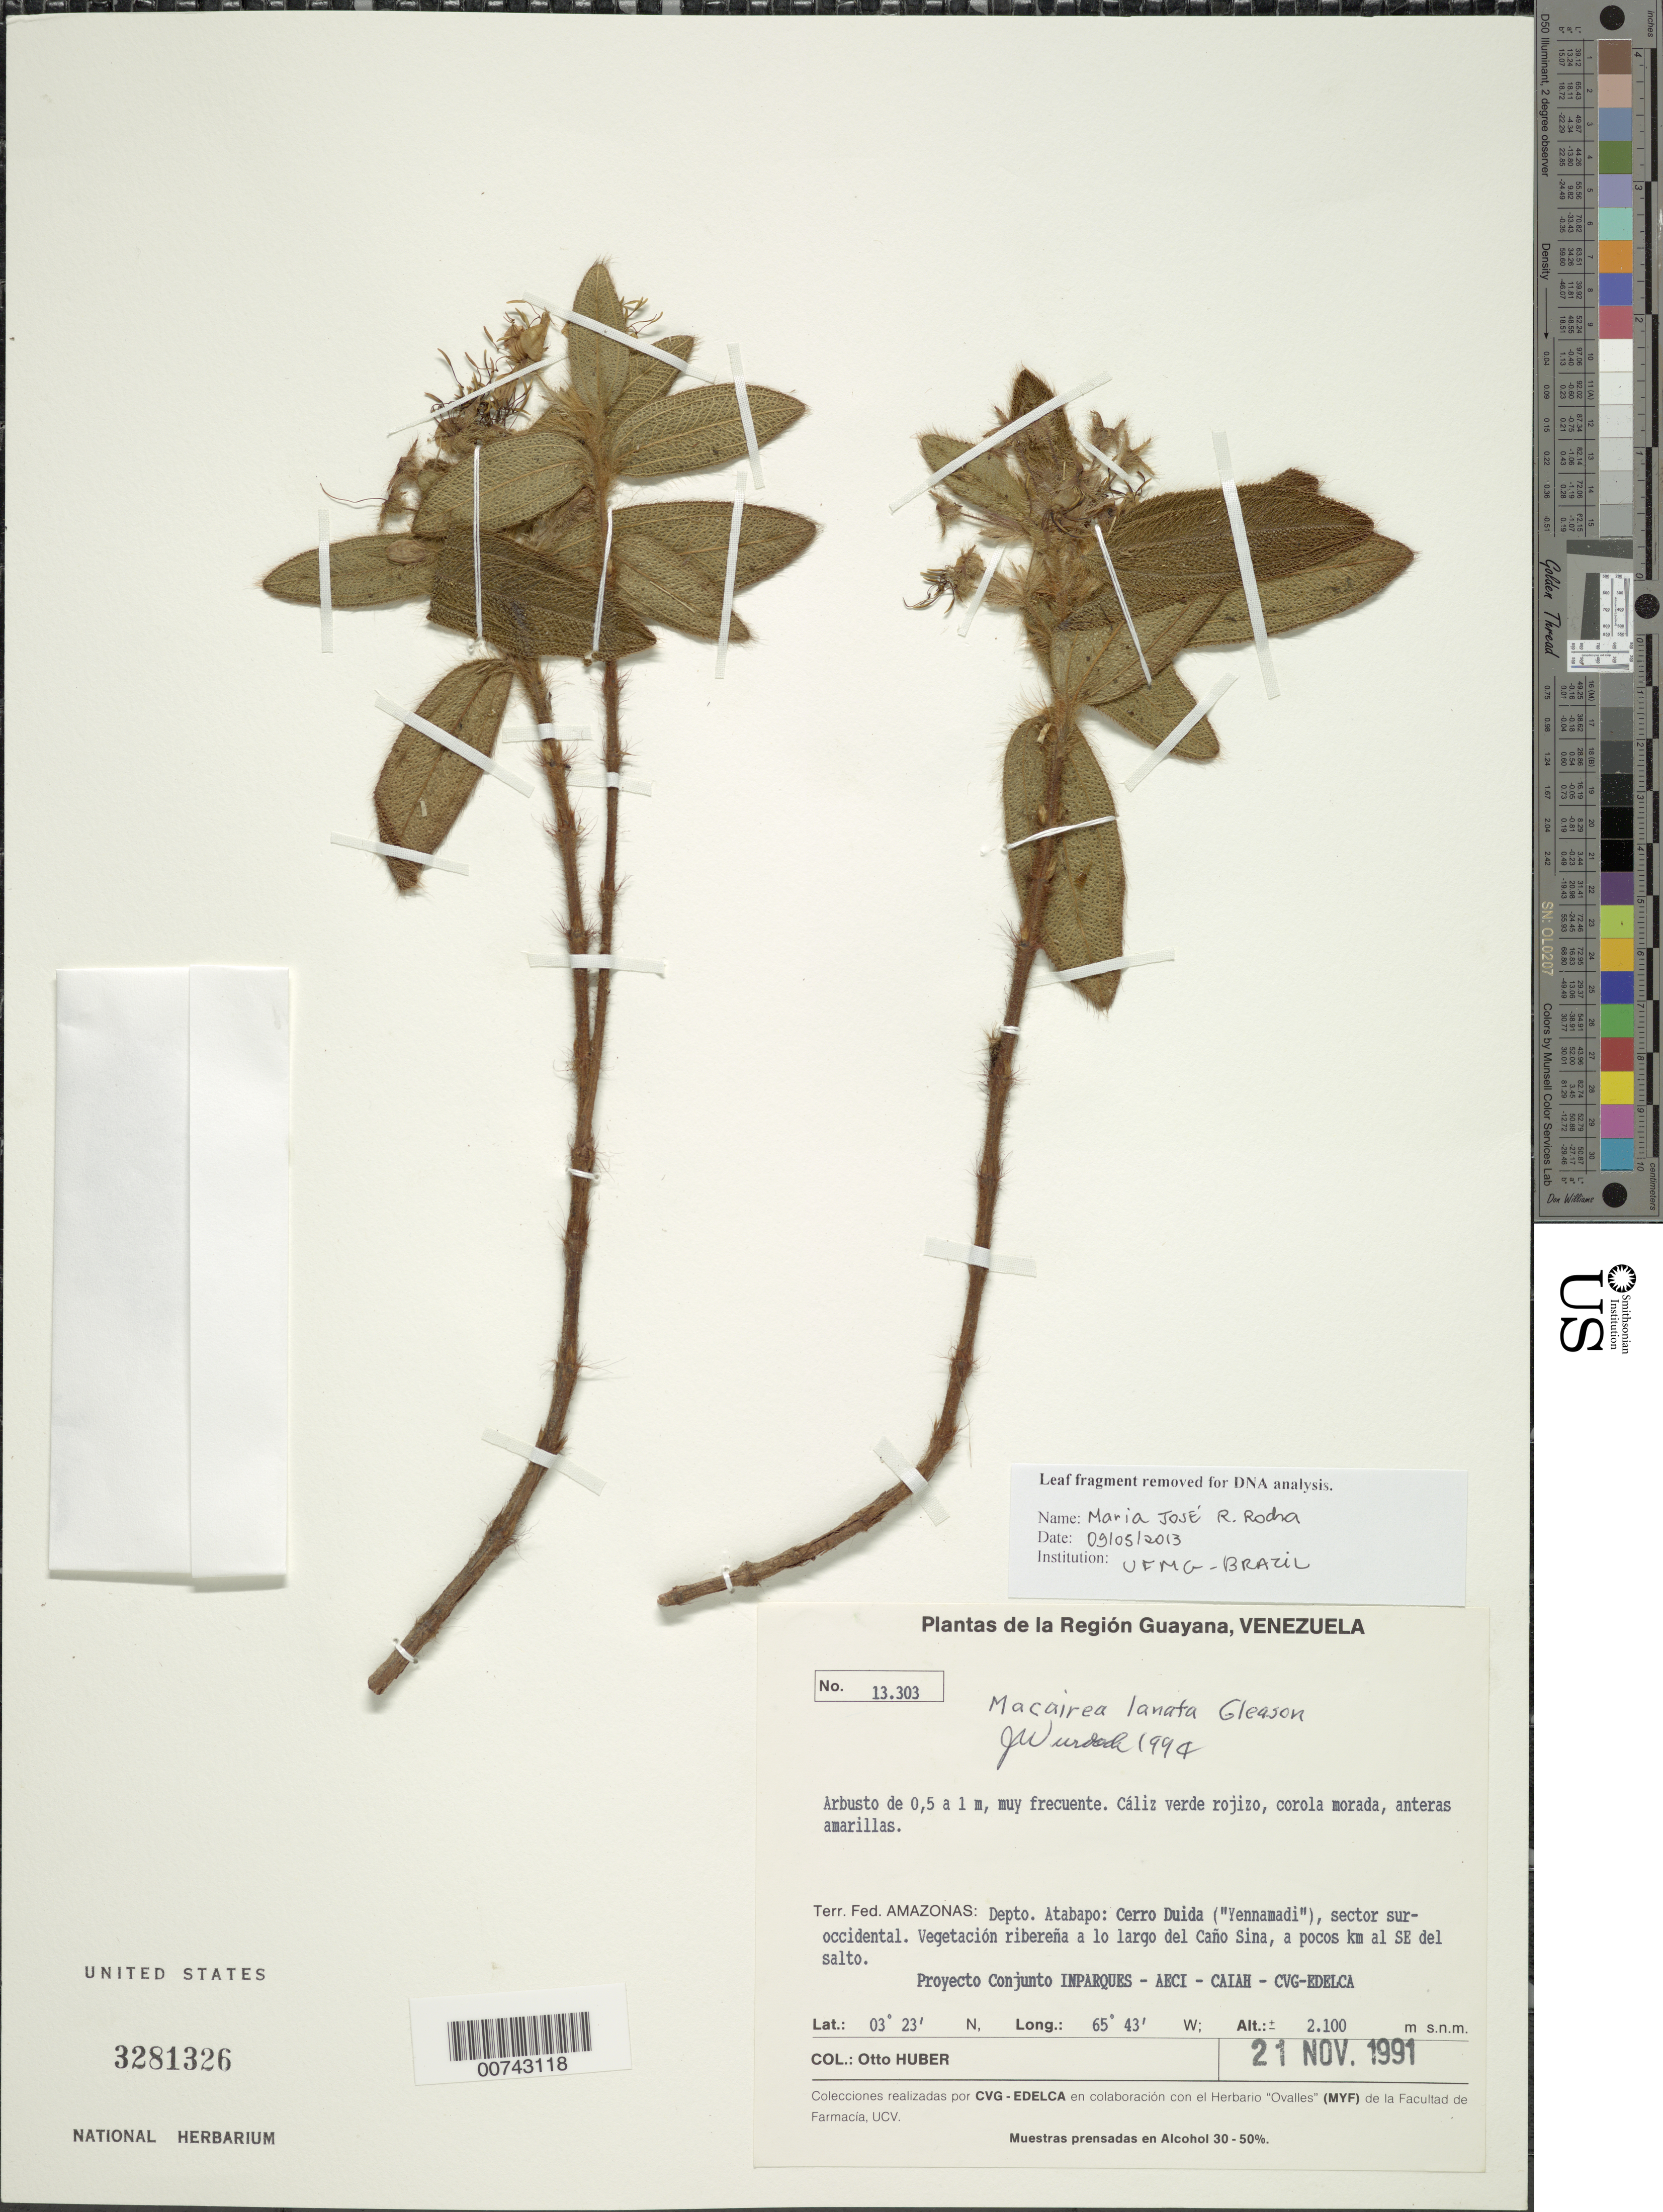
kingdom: Plantae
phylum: Tracheophyta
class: Magnoliopsida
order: Myrtales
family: Melastomataceae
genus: Macairea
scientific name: Macairea lanata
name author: Gleason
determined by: Wurdack, John J., (US), US (UNITED STATES)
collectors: O. Huber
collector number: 13303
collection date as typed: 21-Nov-91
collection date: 1991-11-21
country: Venezuela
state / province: Amazonas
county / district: Atabapo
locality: Cerro Duida, sector suroccidental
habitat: Vegetación riberena a lo largo del Cano Sina, a poco km al SE del salto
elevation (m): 2100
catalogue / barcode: US 3281326